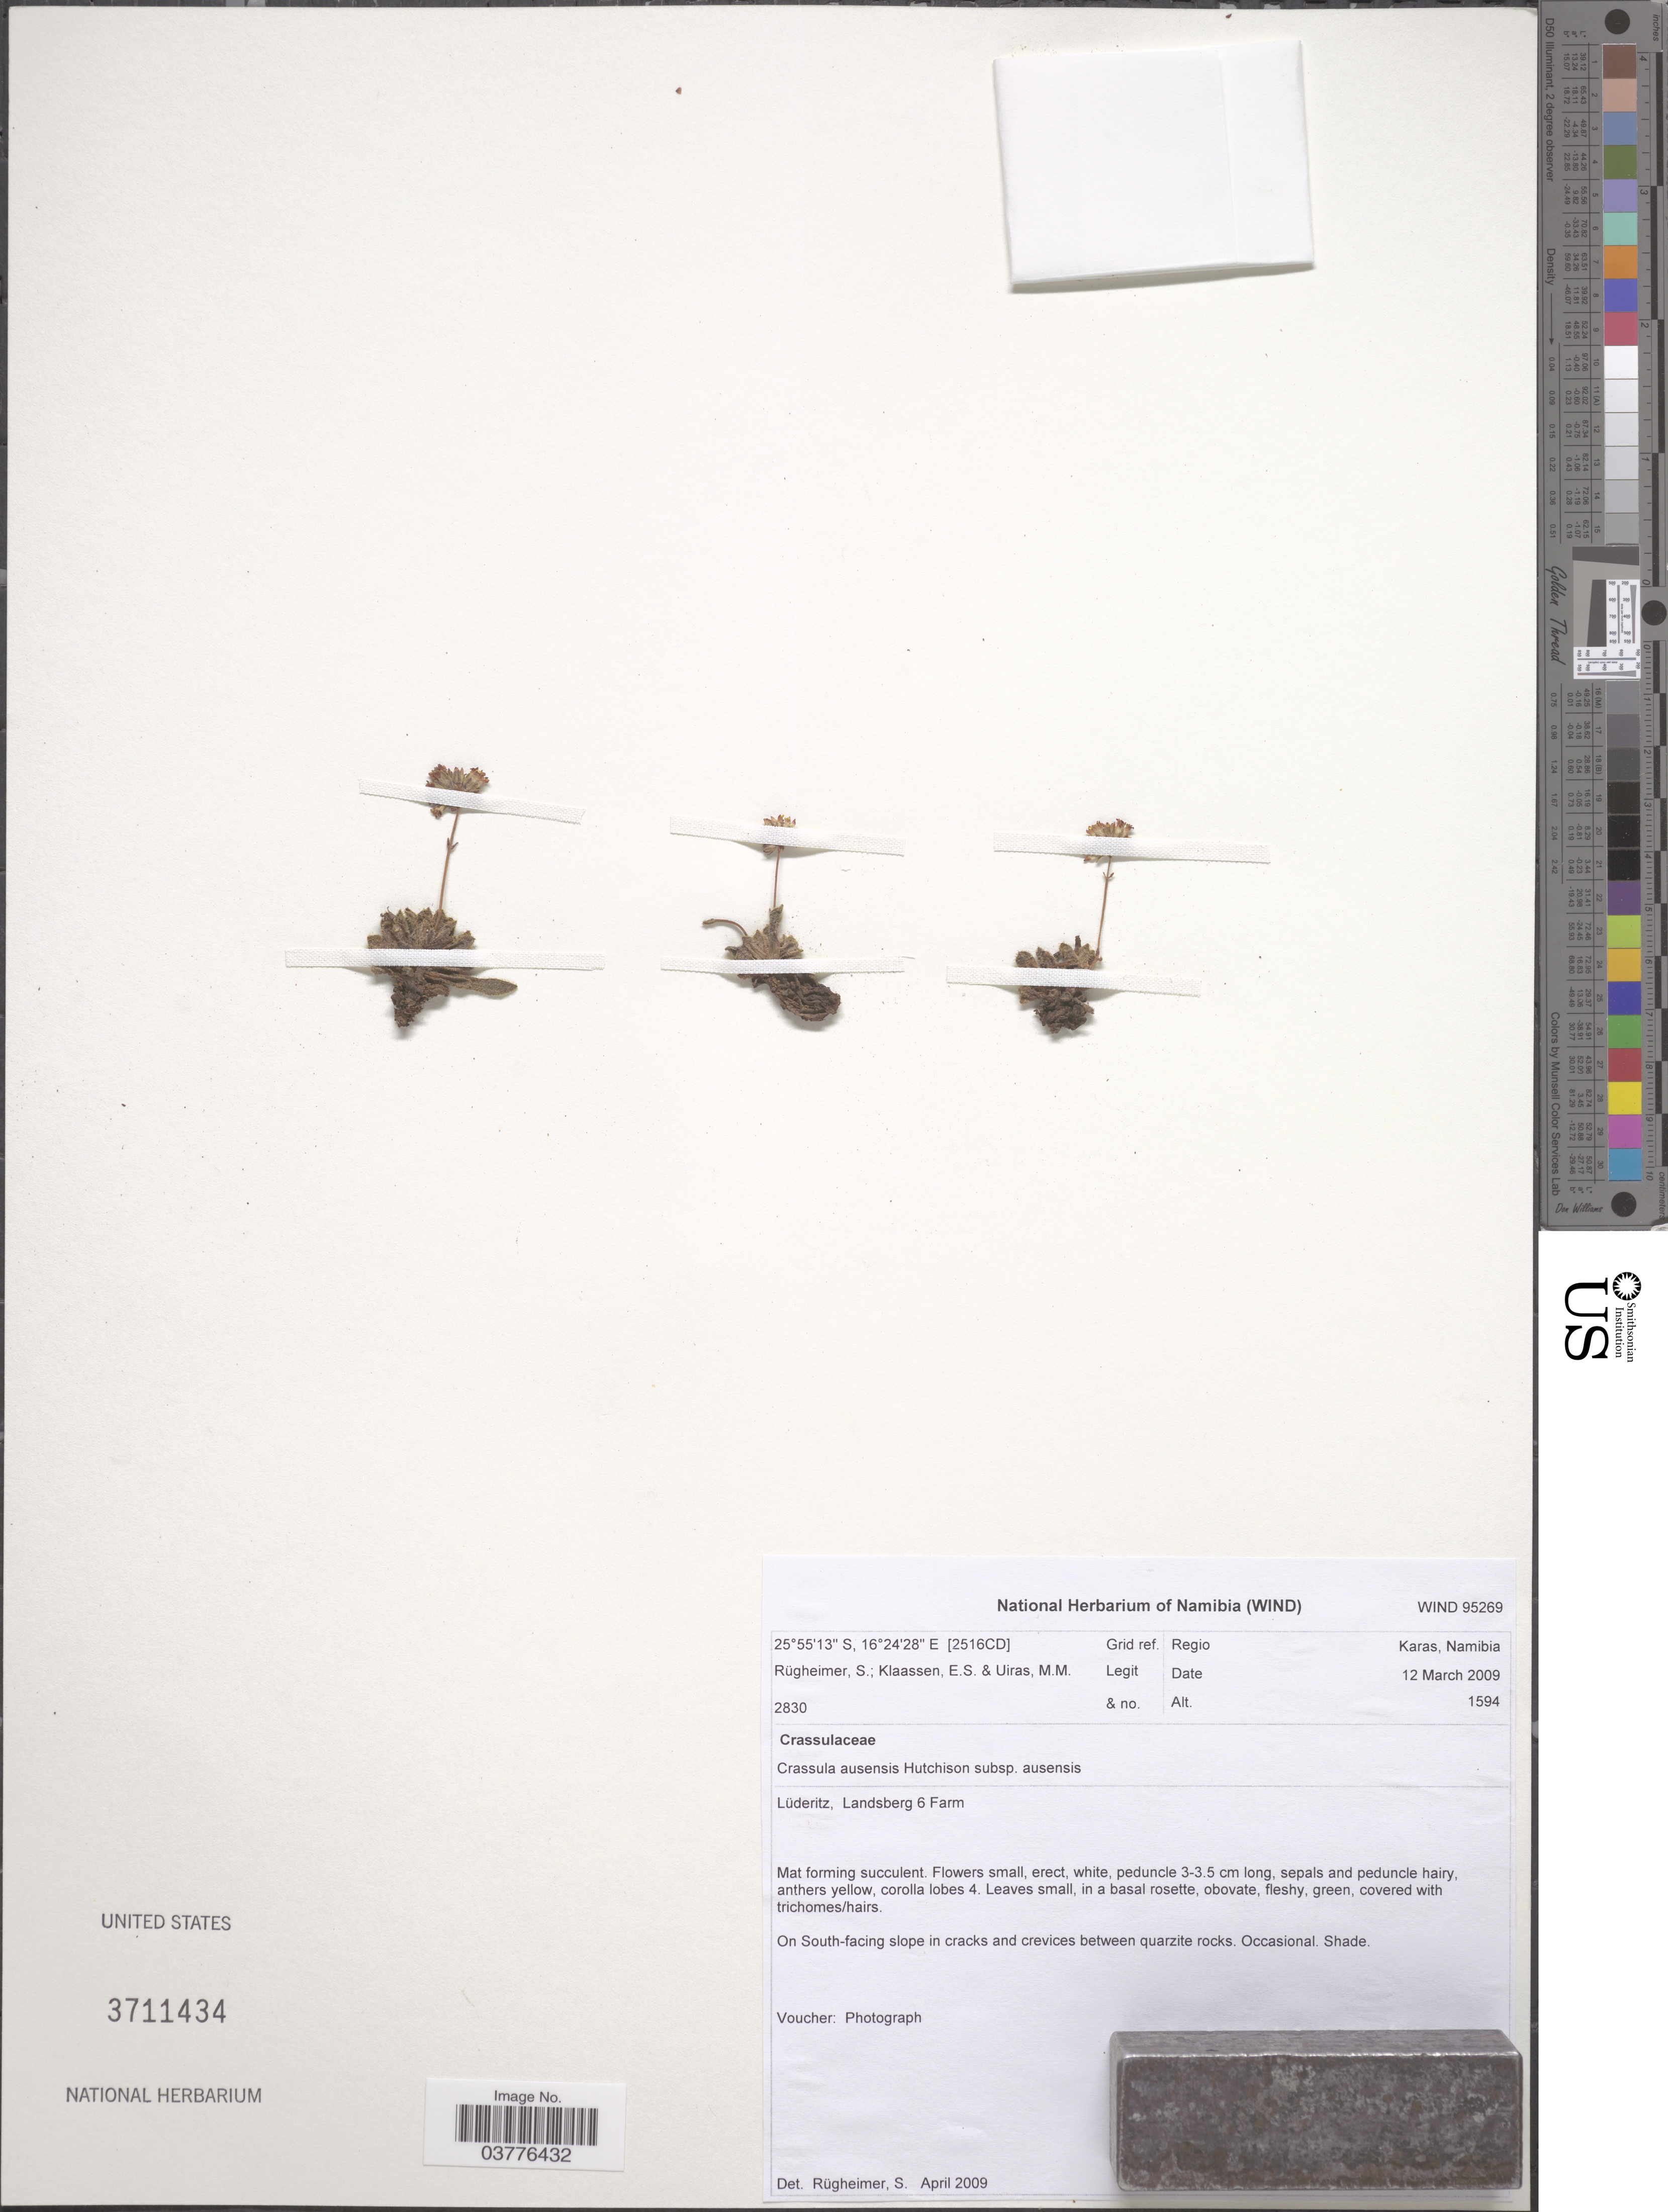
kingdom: Plantae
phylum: Tracheophyta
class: Magnoliopsida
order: Saxifragales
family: Crassulaceae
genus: Crassula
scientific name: Crassula ausensis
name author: Hutchinson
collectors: S. Rugheimer, E. S. Klaassen & M. Uiras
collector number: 2830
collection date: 2009-03-12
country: Namibia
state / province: Karas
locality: [2516CD] Grid ref. Regio Karas. Lüderitz, Landsberg 6 Farm. On South-facing slope.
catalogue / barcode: US 3711434